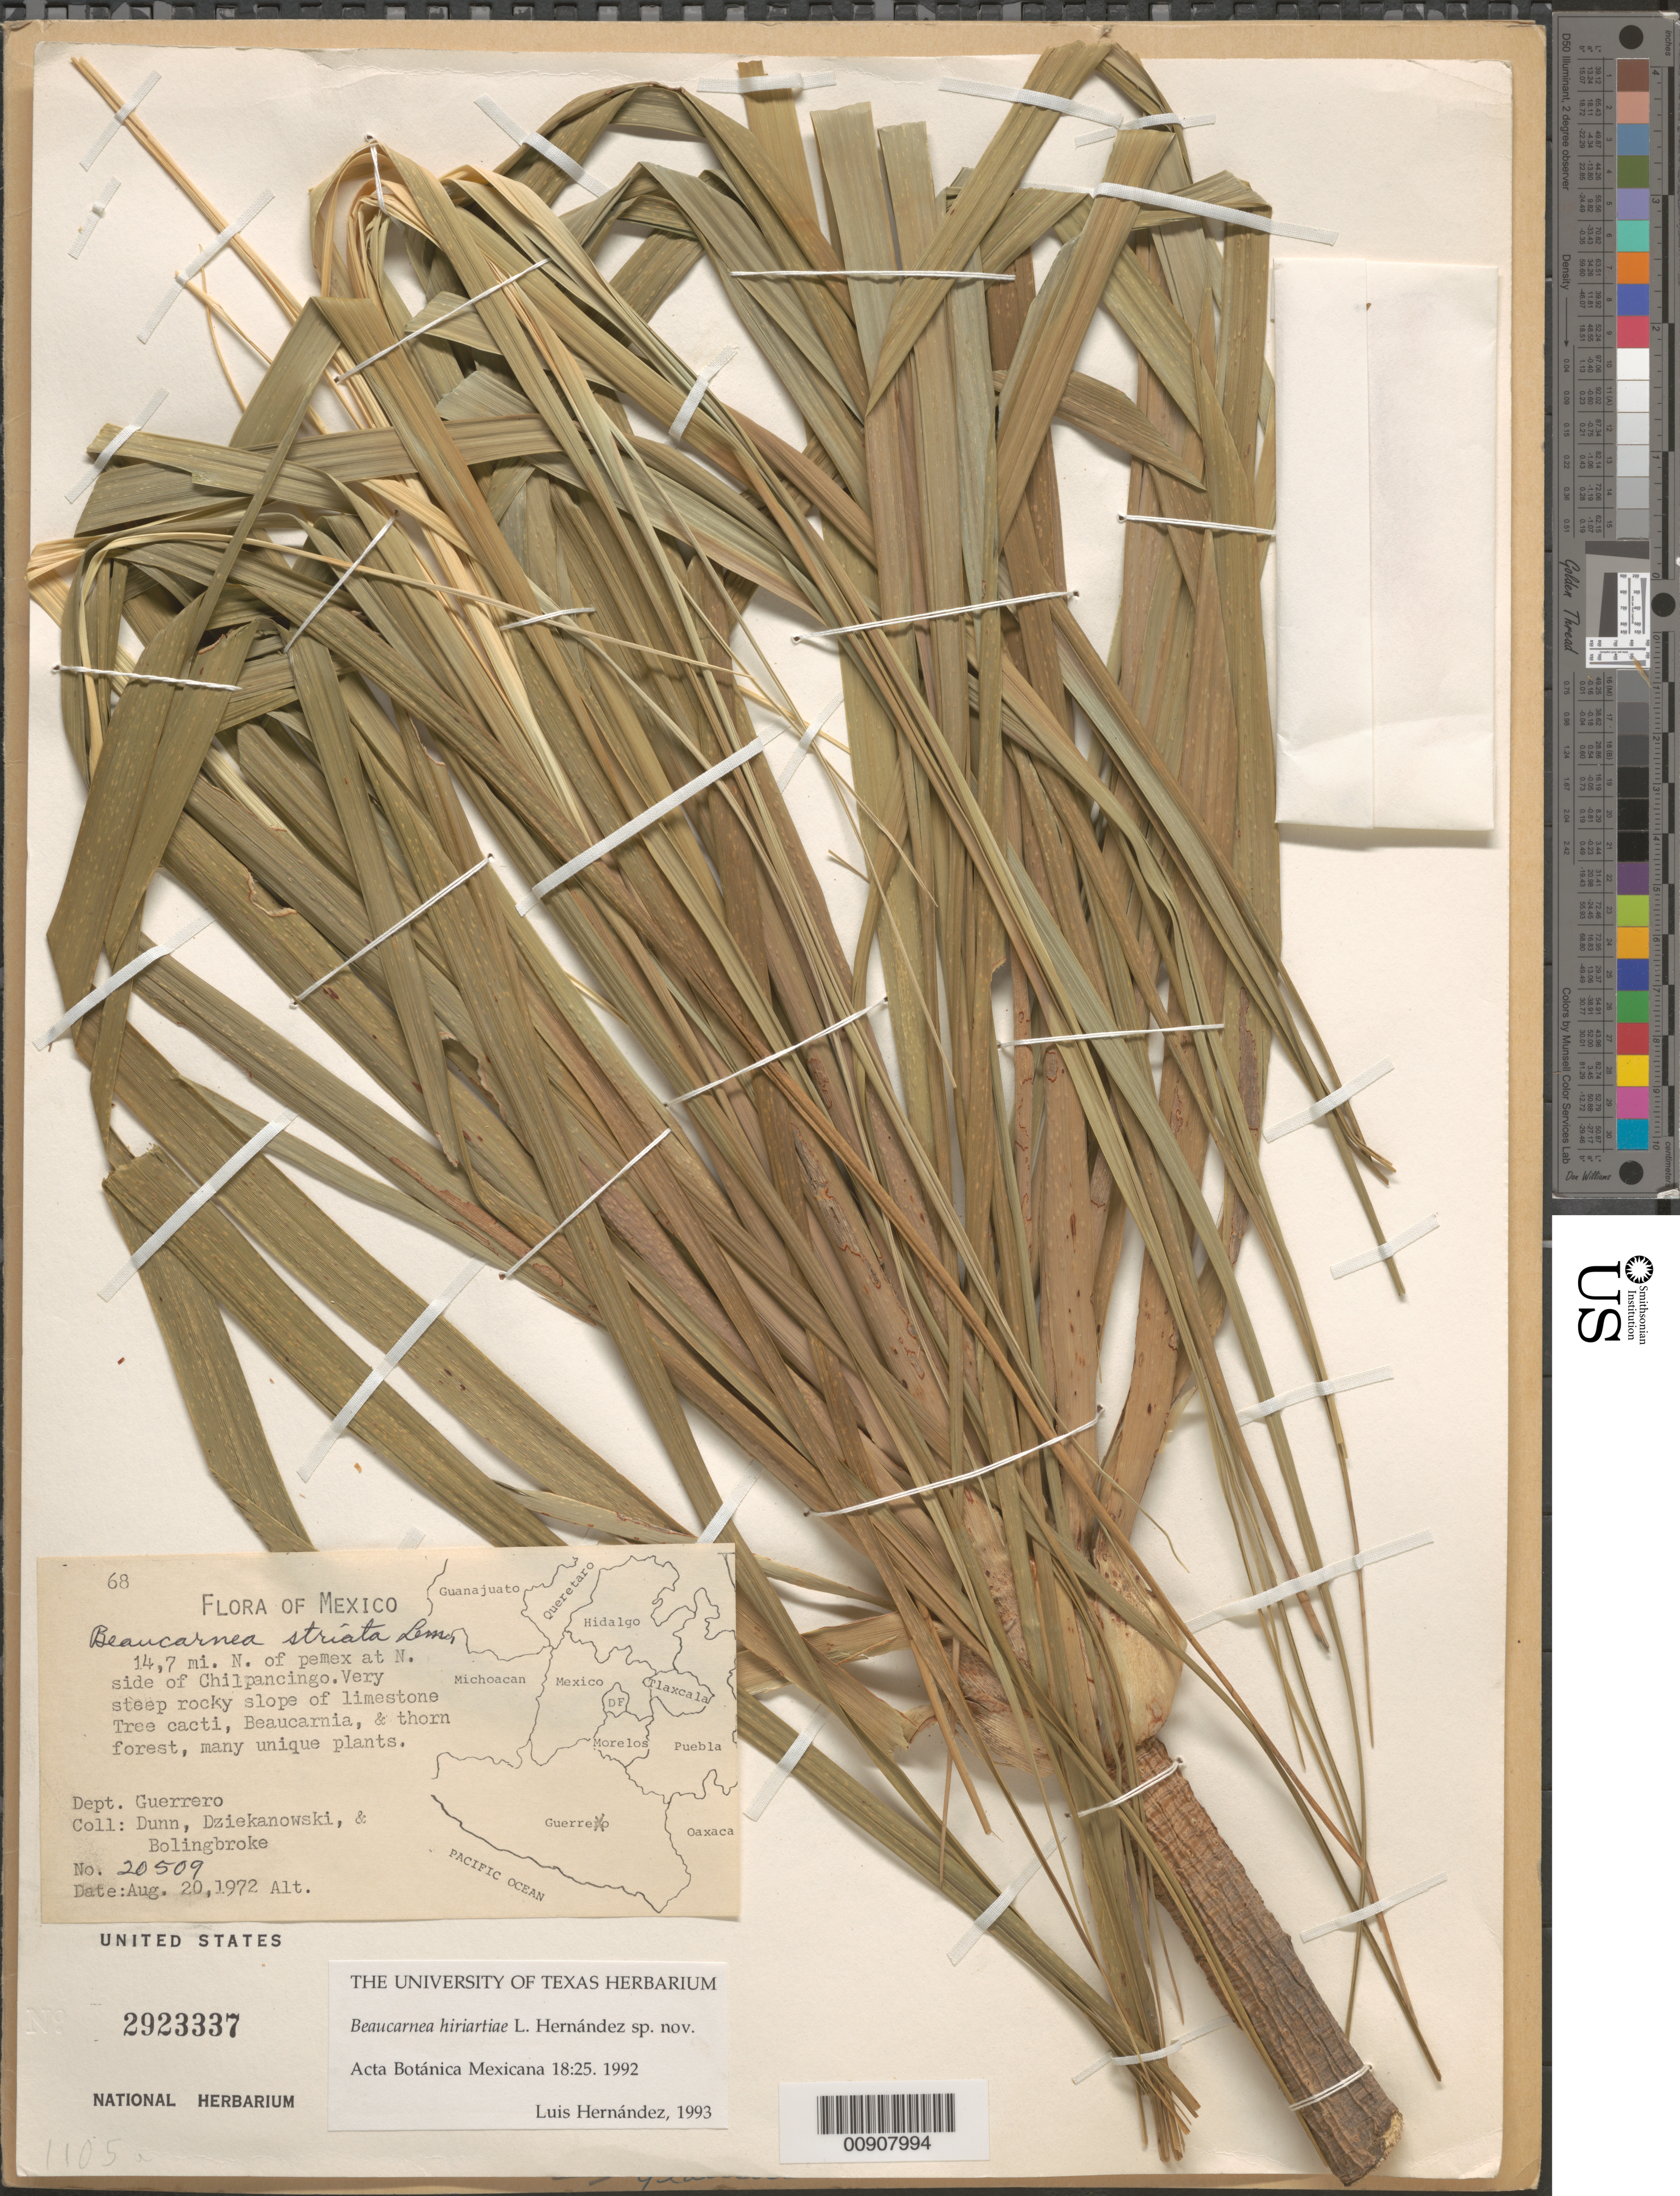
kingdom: Plantae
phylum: Tracheophyta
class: Liliopsida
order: Asparagales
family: Asparagaceae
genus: Beaucarnea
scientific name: Beaucarnea hiriartiae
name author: L. Hern.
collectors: -- Dunn, -. Dziekanowski & -. Bolingbroke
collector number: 205009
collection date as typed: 20 Aug 1972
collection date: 1972-08-20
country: Mexico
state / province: Guerrero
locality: Guerrero: 14.7 mi. N of PEMEX at N side of Chilpancingo.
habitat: Very steep rocky slope of limestone. Tree cacti, Beaucarnia, & thorn forest, many unique plants.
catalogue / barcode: US 2923337